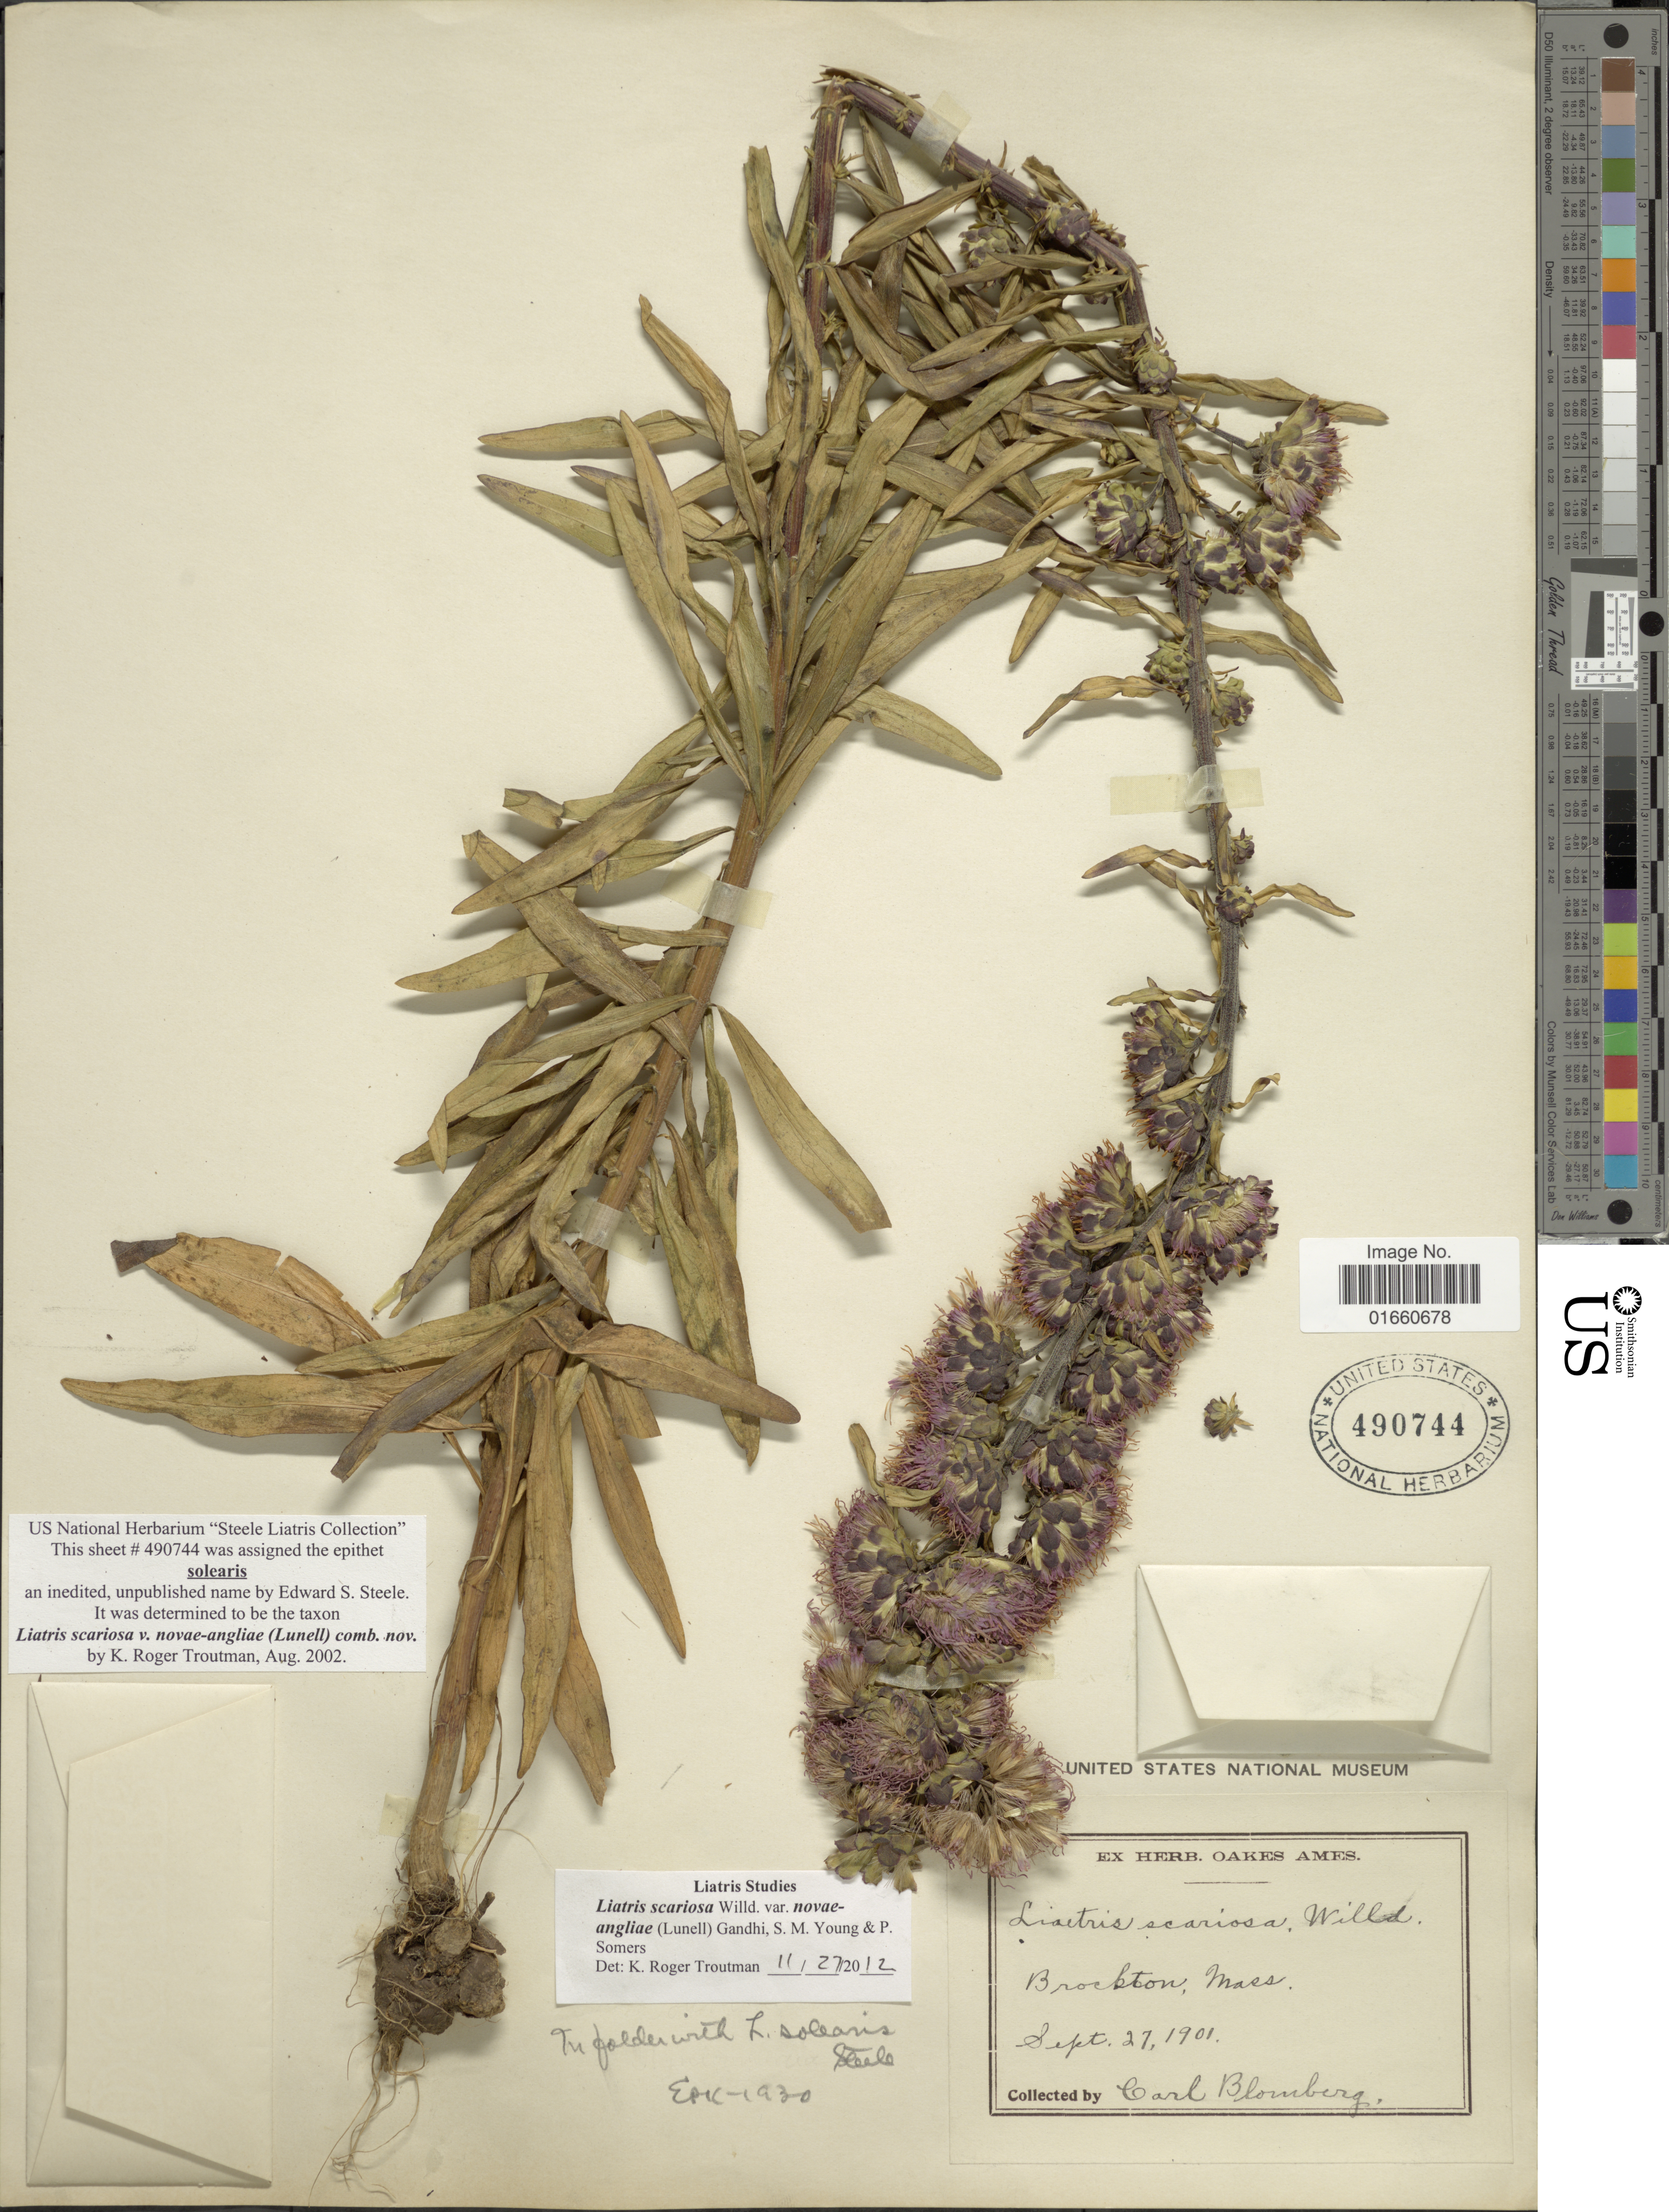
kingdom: Plantae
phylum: Tracheophyta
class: Magnoliopsida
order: Asterales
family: Asteraceae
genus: Liatris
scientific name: Liatris scariosa var. novae-angliae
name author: (Lunell) Gandhi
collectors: A. Blomberg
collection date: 1901-09-27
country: United States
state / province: Massachusetts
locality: Brockton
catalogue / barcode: US 490744